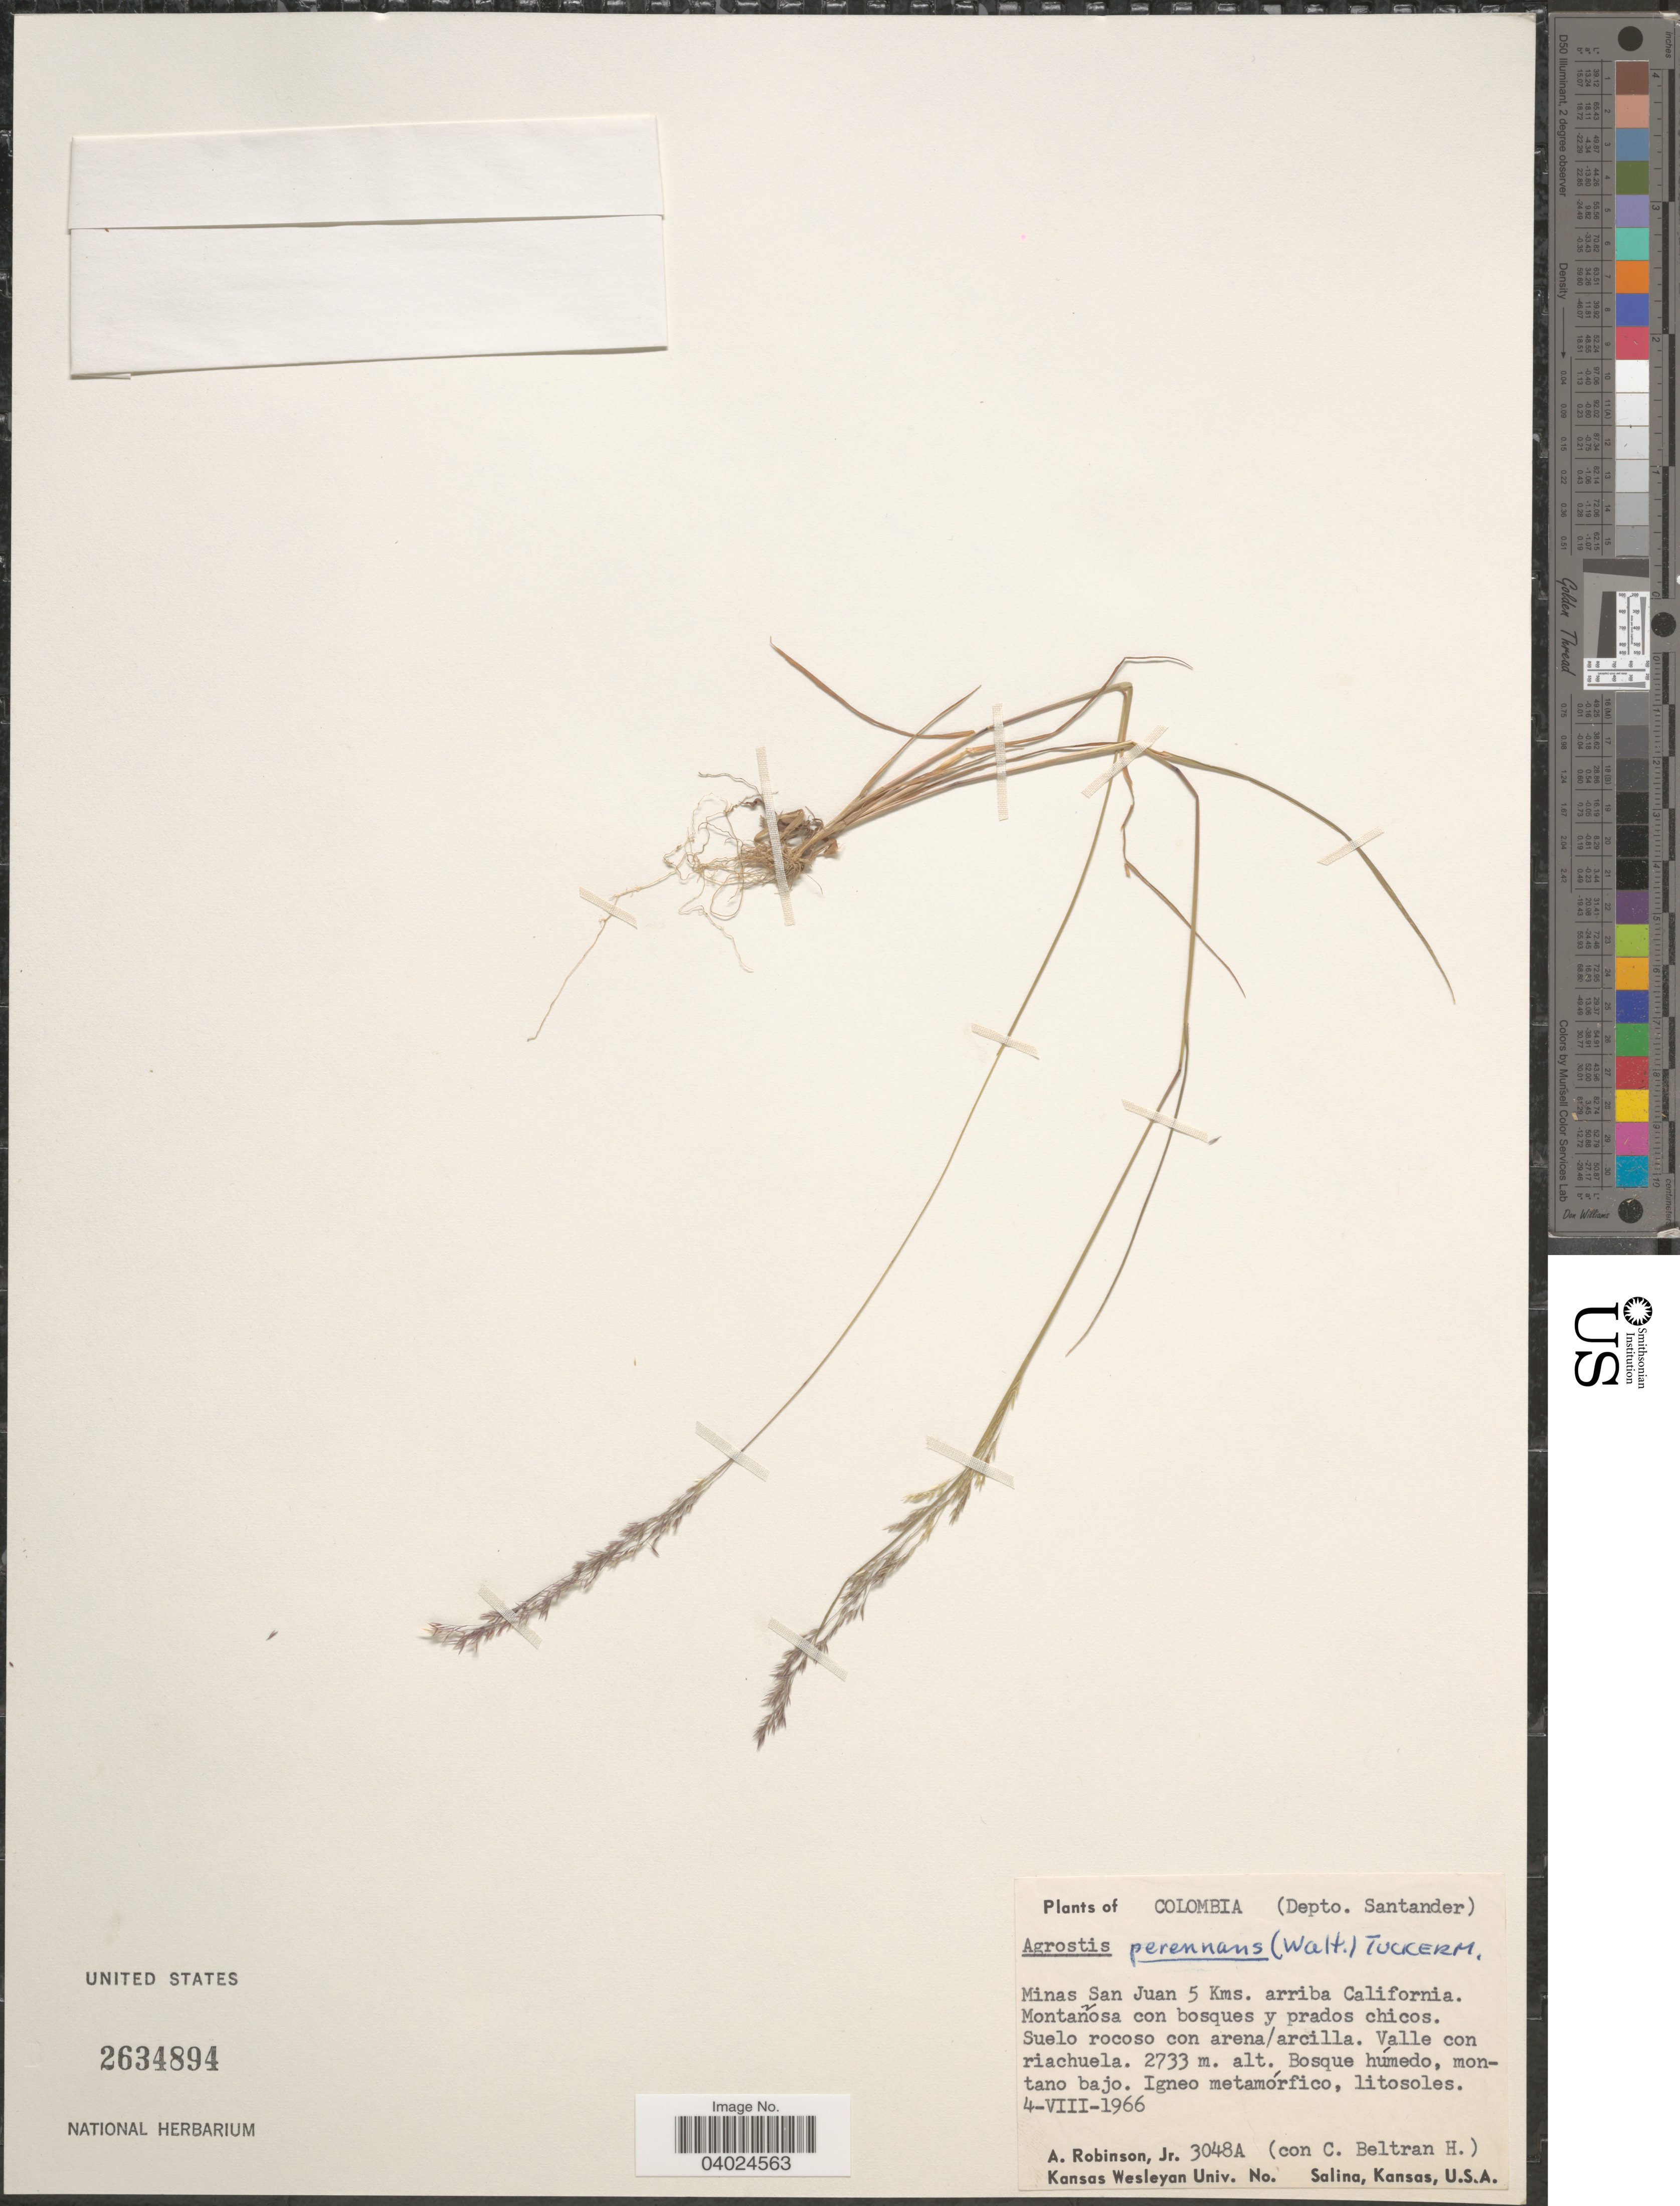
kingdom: Plantae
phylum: Tracheophyta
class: Liliopsida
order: Poales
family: Poaceae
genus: Agrostis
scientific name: Agrostis perennans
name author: (Walter) Tuck.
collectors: A. Robinson Jr. & C. Beltran H.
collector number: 3048A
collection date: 1966-08-04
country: Colombia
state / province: Santander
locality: (Depto. Santander). Minas San Juan 5 Kms. arriba California. Montañosa con bosques y prados chicos. Suelo rocoso con arena/arcilla. Valle con riachuela.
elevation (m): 2733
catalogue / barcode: US 2634894